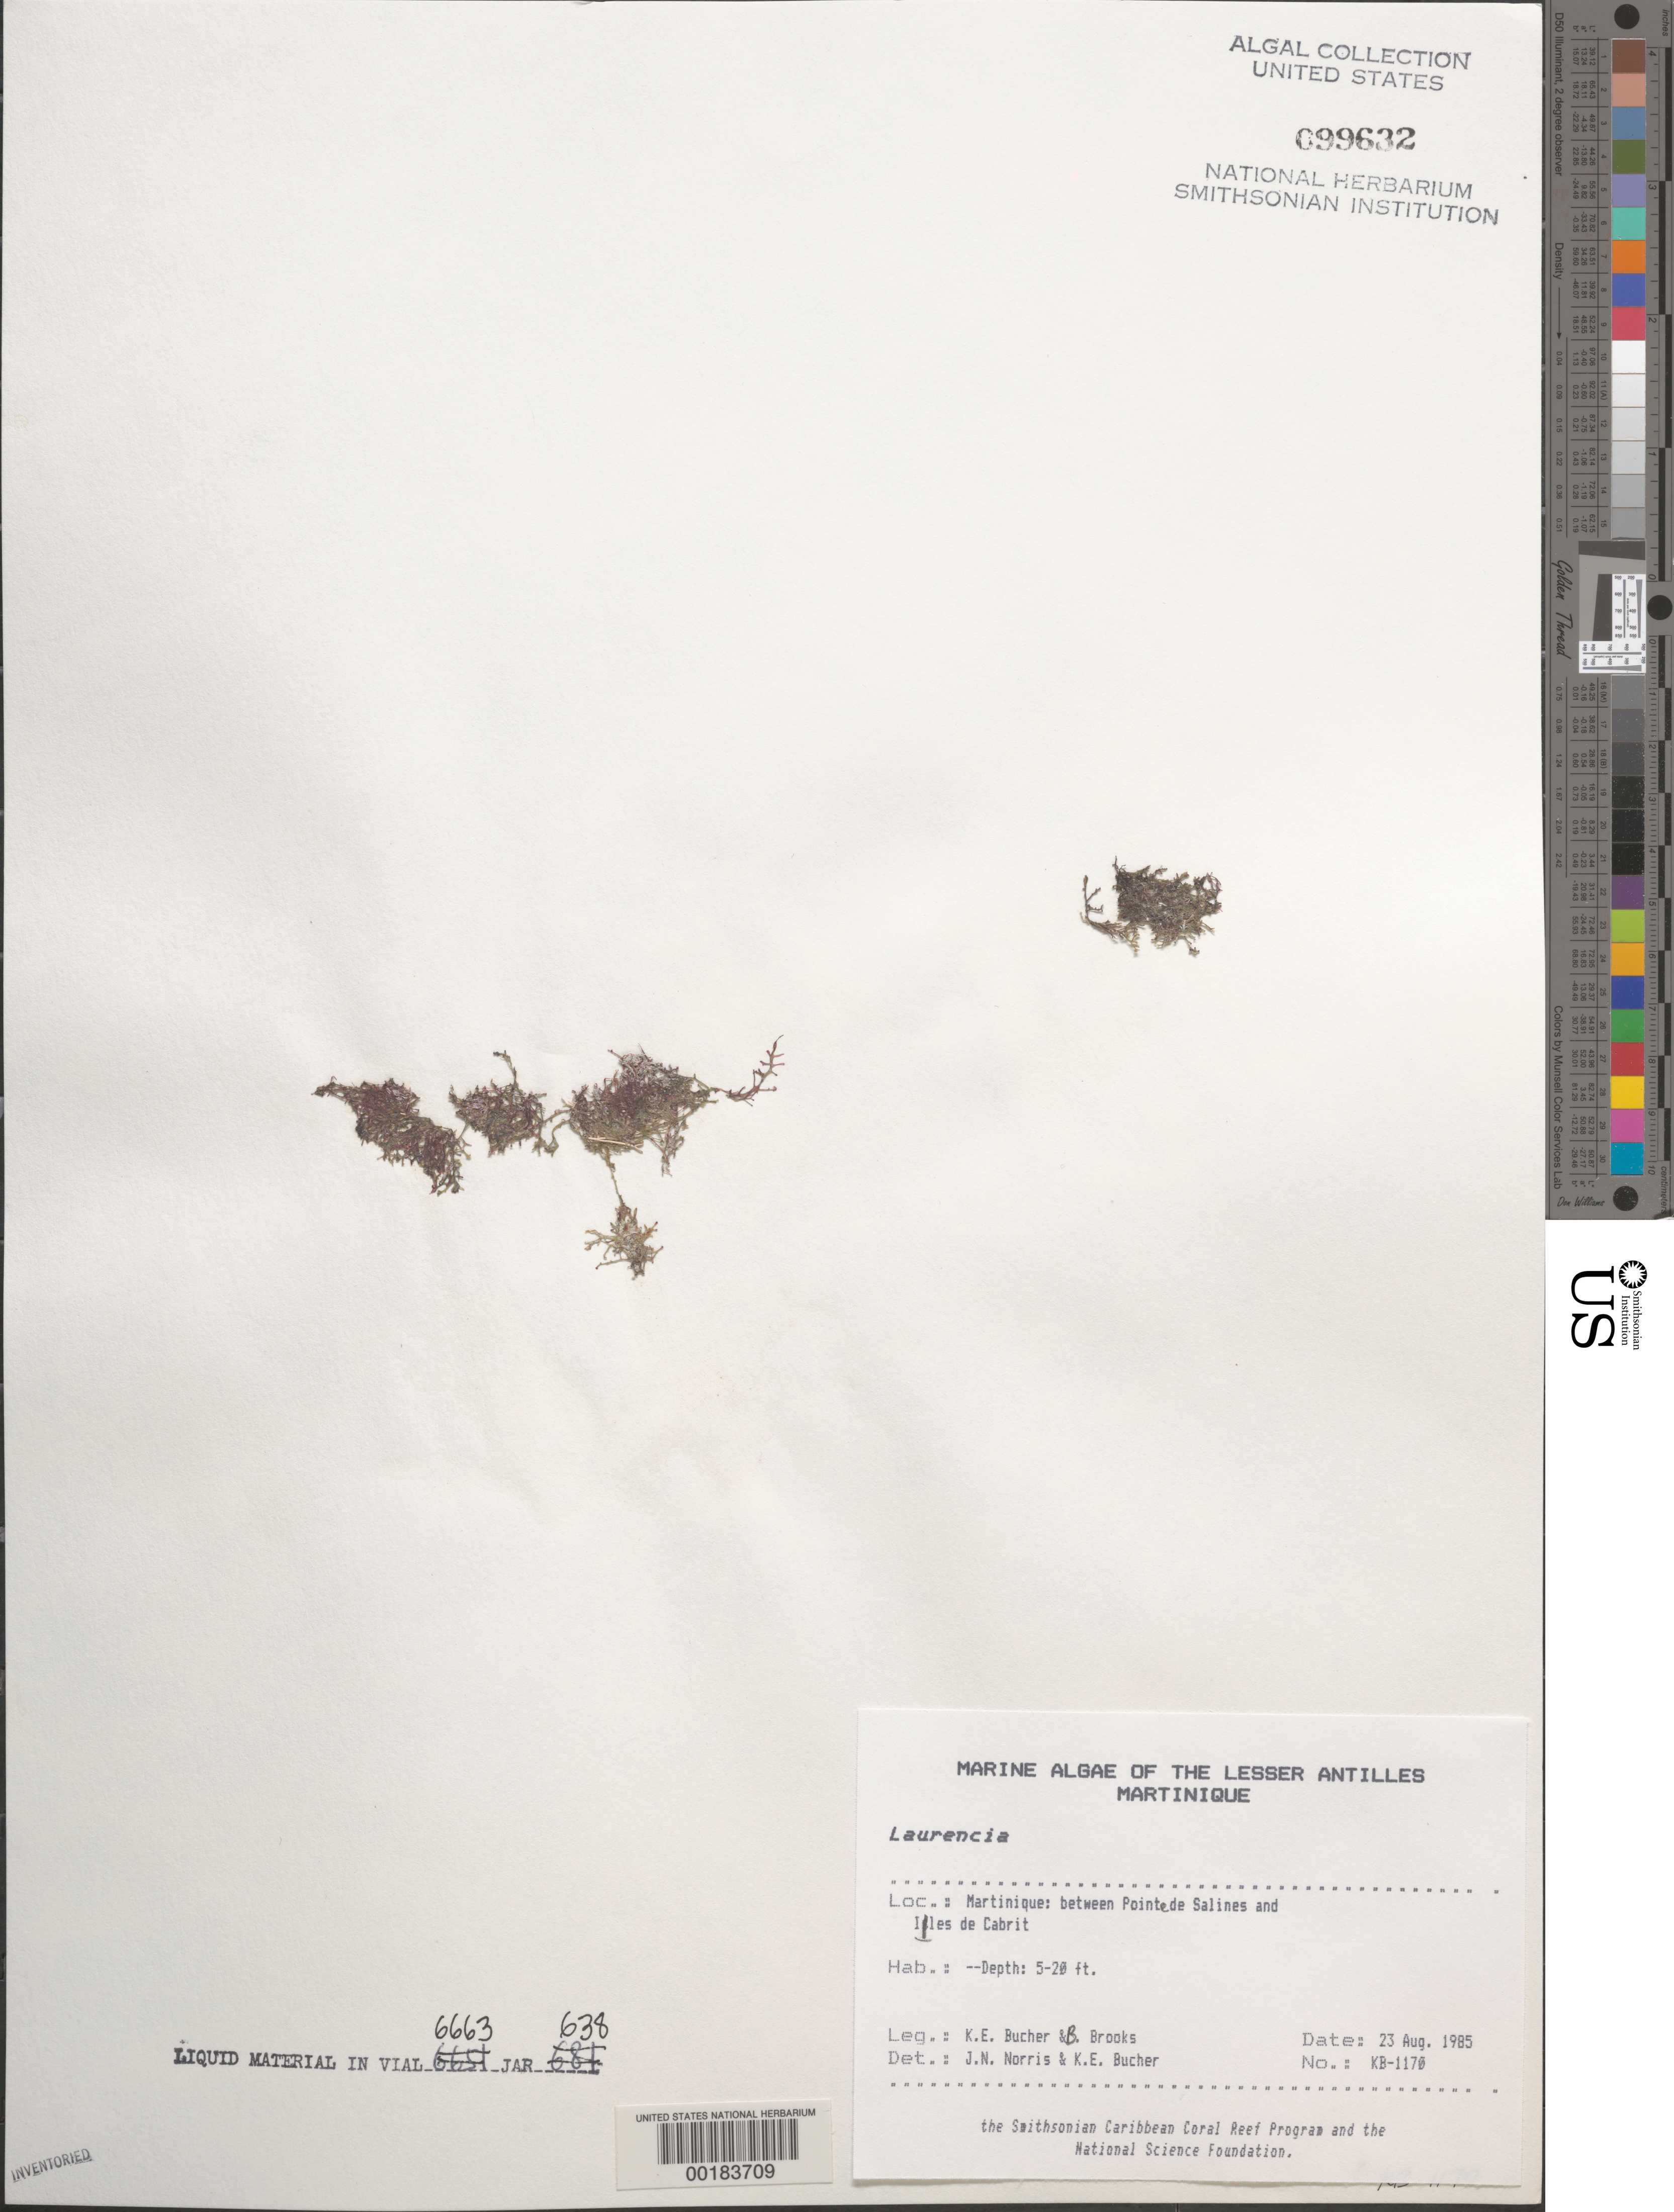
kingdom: Plantae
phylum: Rhodophyta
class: Florideophyceae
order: Ceramiales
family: Rhodomelaceae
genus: Laurencia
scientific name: Laurencia sp.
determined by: Norris, J. N.; Bucher, K. E.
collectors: K. E. Bucher & B. Brooks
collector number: Kb-1170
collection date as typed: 23 Aug 1985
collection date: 1985-08-23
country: Martinique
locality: Between Pointe de Salines and Iles de Cabrit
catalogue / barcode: US 99632